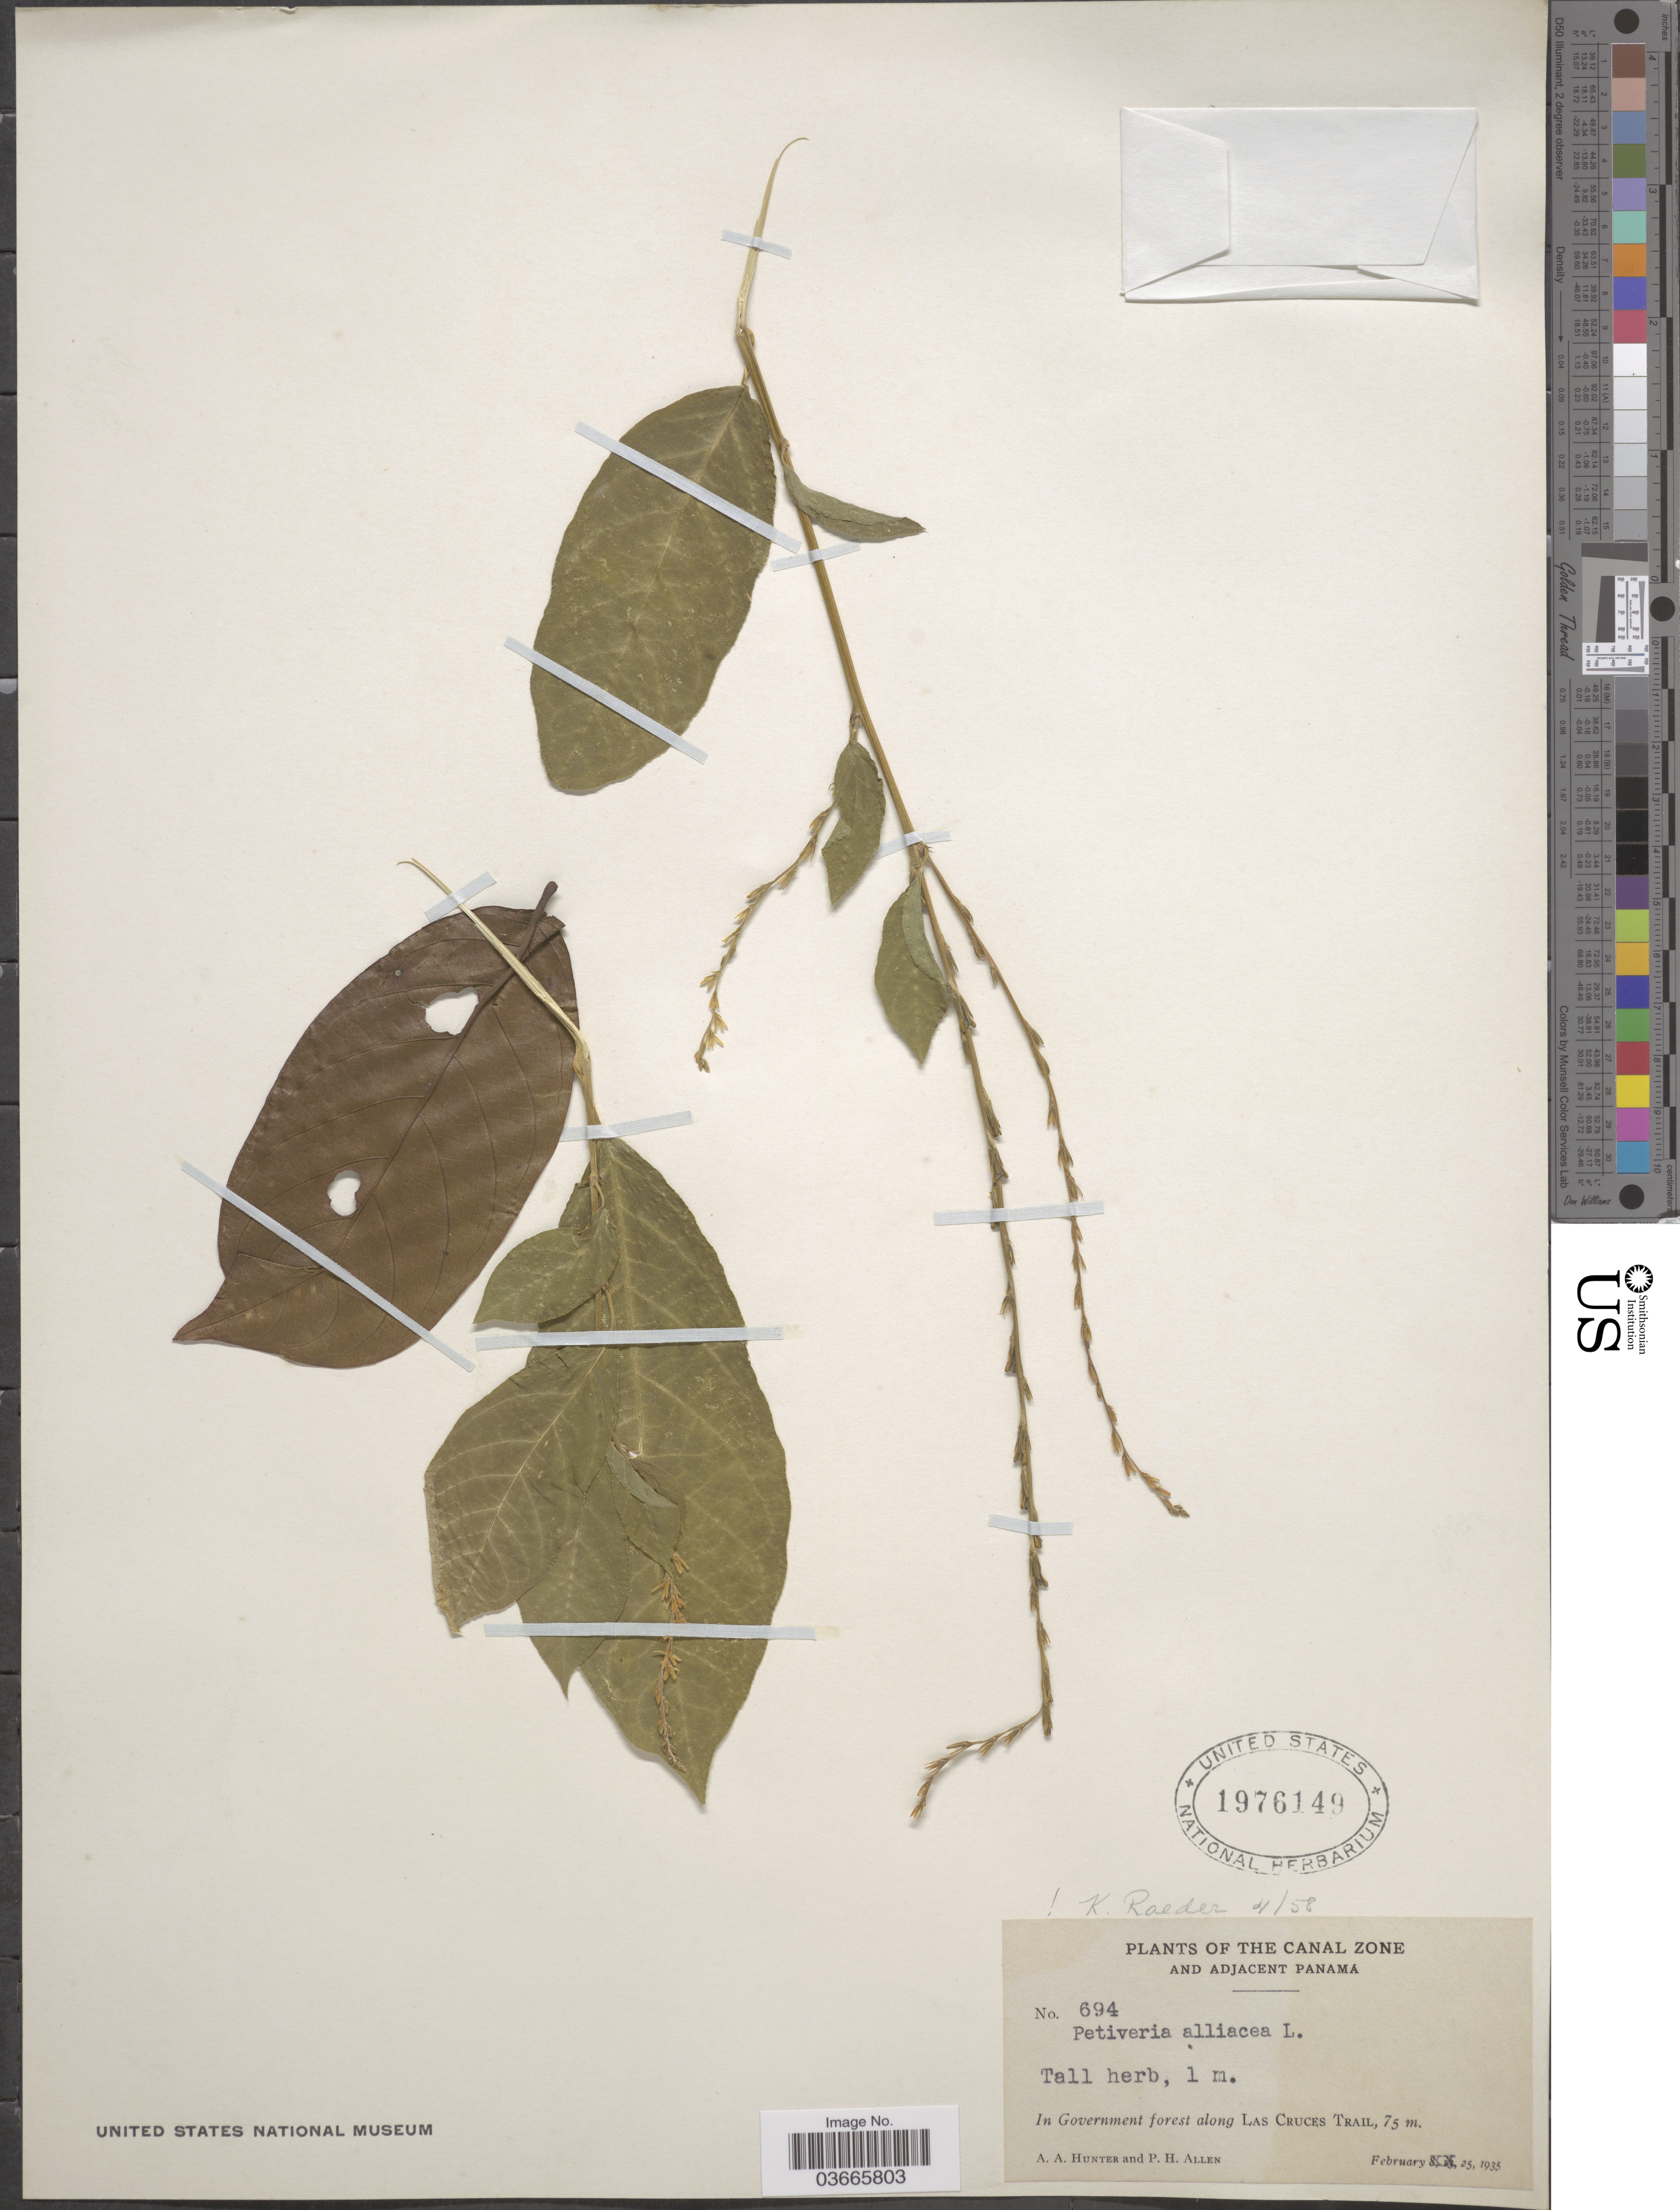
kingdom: Plantae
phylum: Tracheophyta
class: Magnoliopsida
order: Caryophyllales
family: Phytolaccaceae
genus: Petiveria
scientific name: Petiveria alliacea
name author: L.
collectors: A. Hunter & P. H. Allen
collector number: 694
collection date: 1935-02-25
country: Panama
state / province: Colón / Panamá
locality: The Canal Zone and adjacent Panama. In Government forest along Las Cruces Trail.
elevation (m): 75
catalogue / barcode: US 1976149